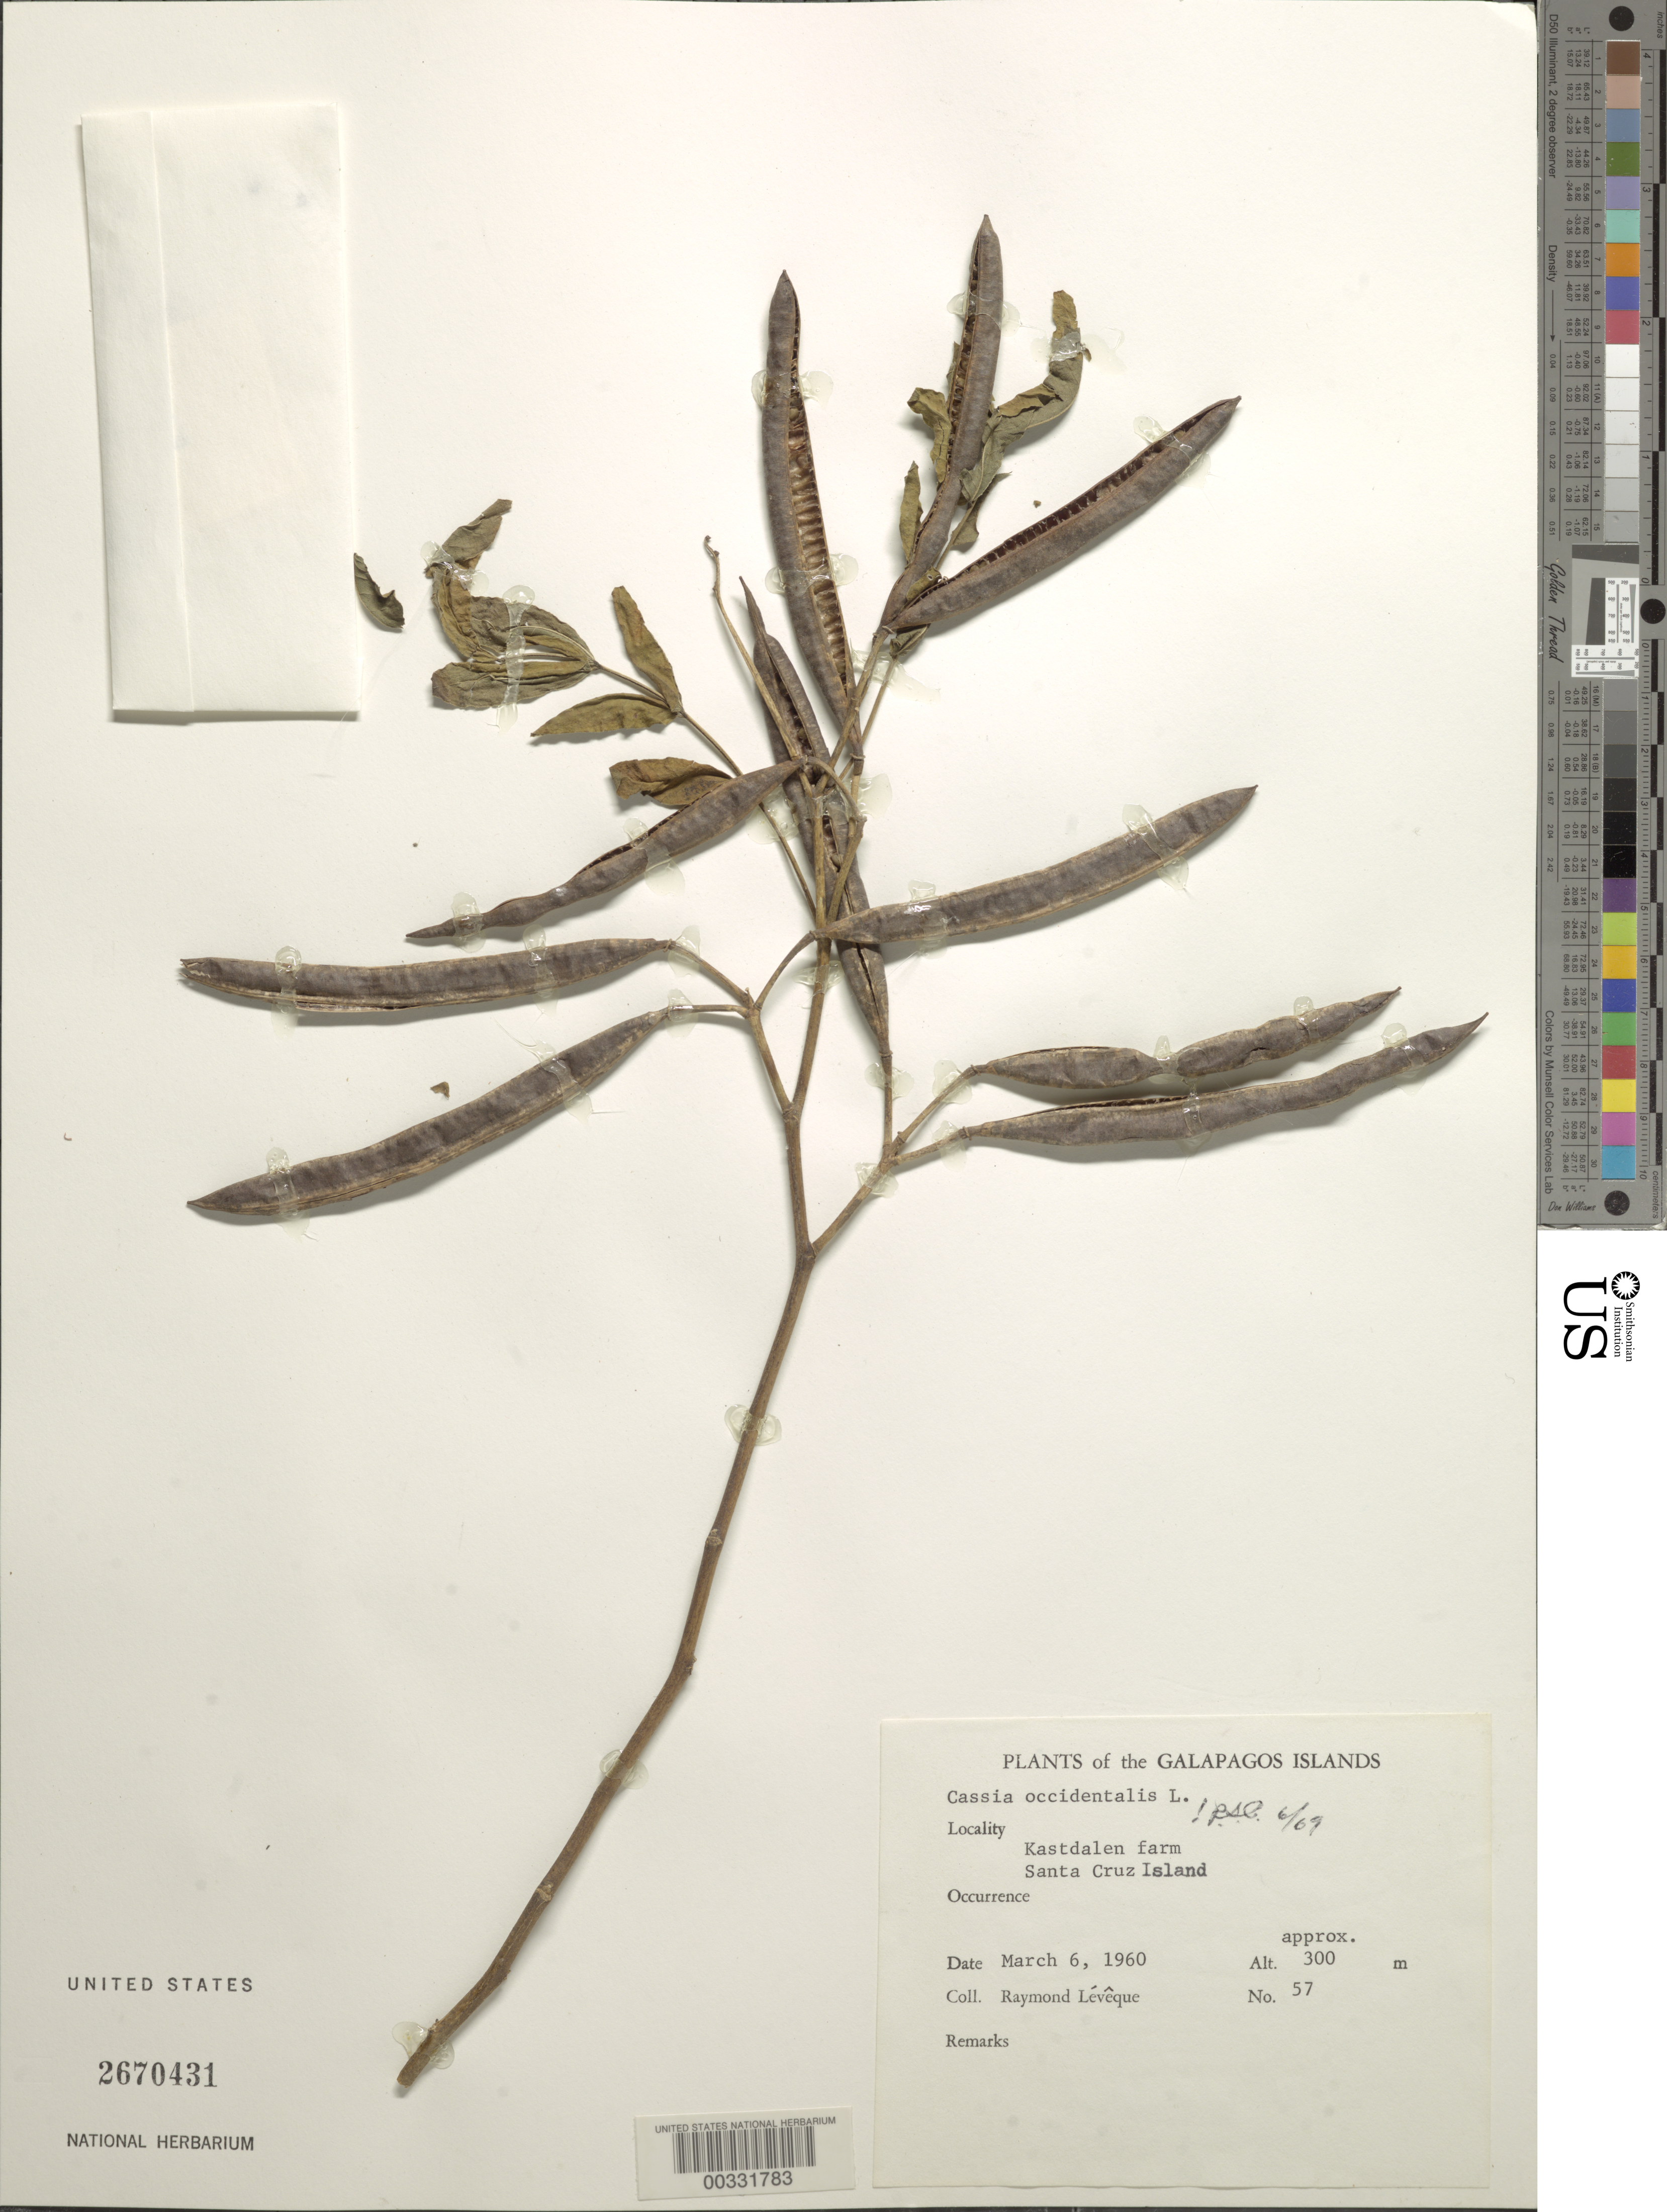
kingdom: Plantae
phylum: Tracheophyta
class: Magnoliopsida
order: Fabales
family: Fabaceae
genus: Senna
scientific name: Senna occidentalis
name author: (L.) Link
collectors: R. Lévêque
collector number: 57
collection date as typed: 06 Mar 1960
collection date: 1960-03-06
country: Ecuador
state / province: Colón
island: Santa Cruz [Indefatigable, Chaves]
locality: Kastdalen Farm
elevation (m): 300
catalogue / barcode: US 2670431